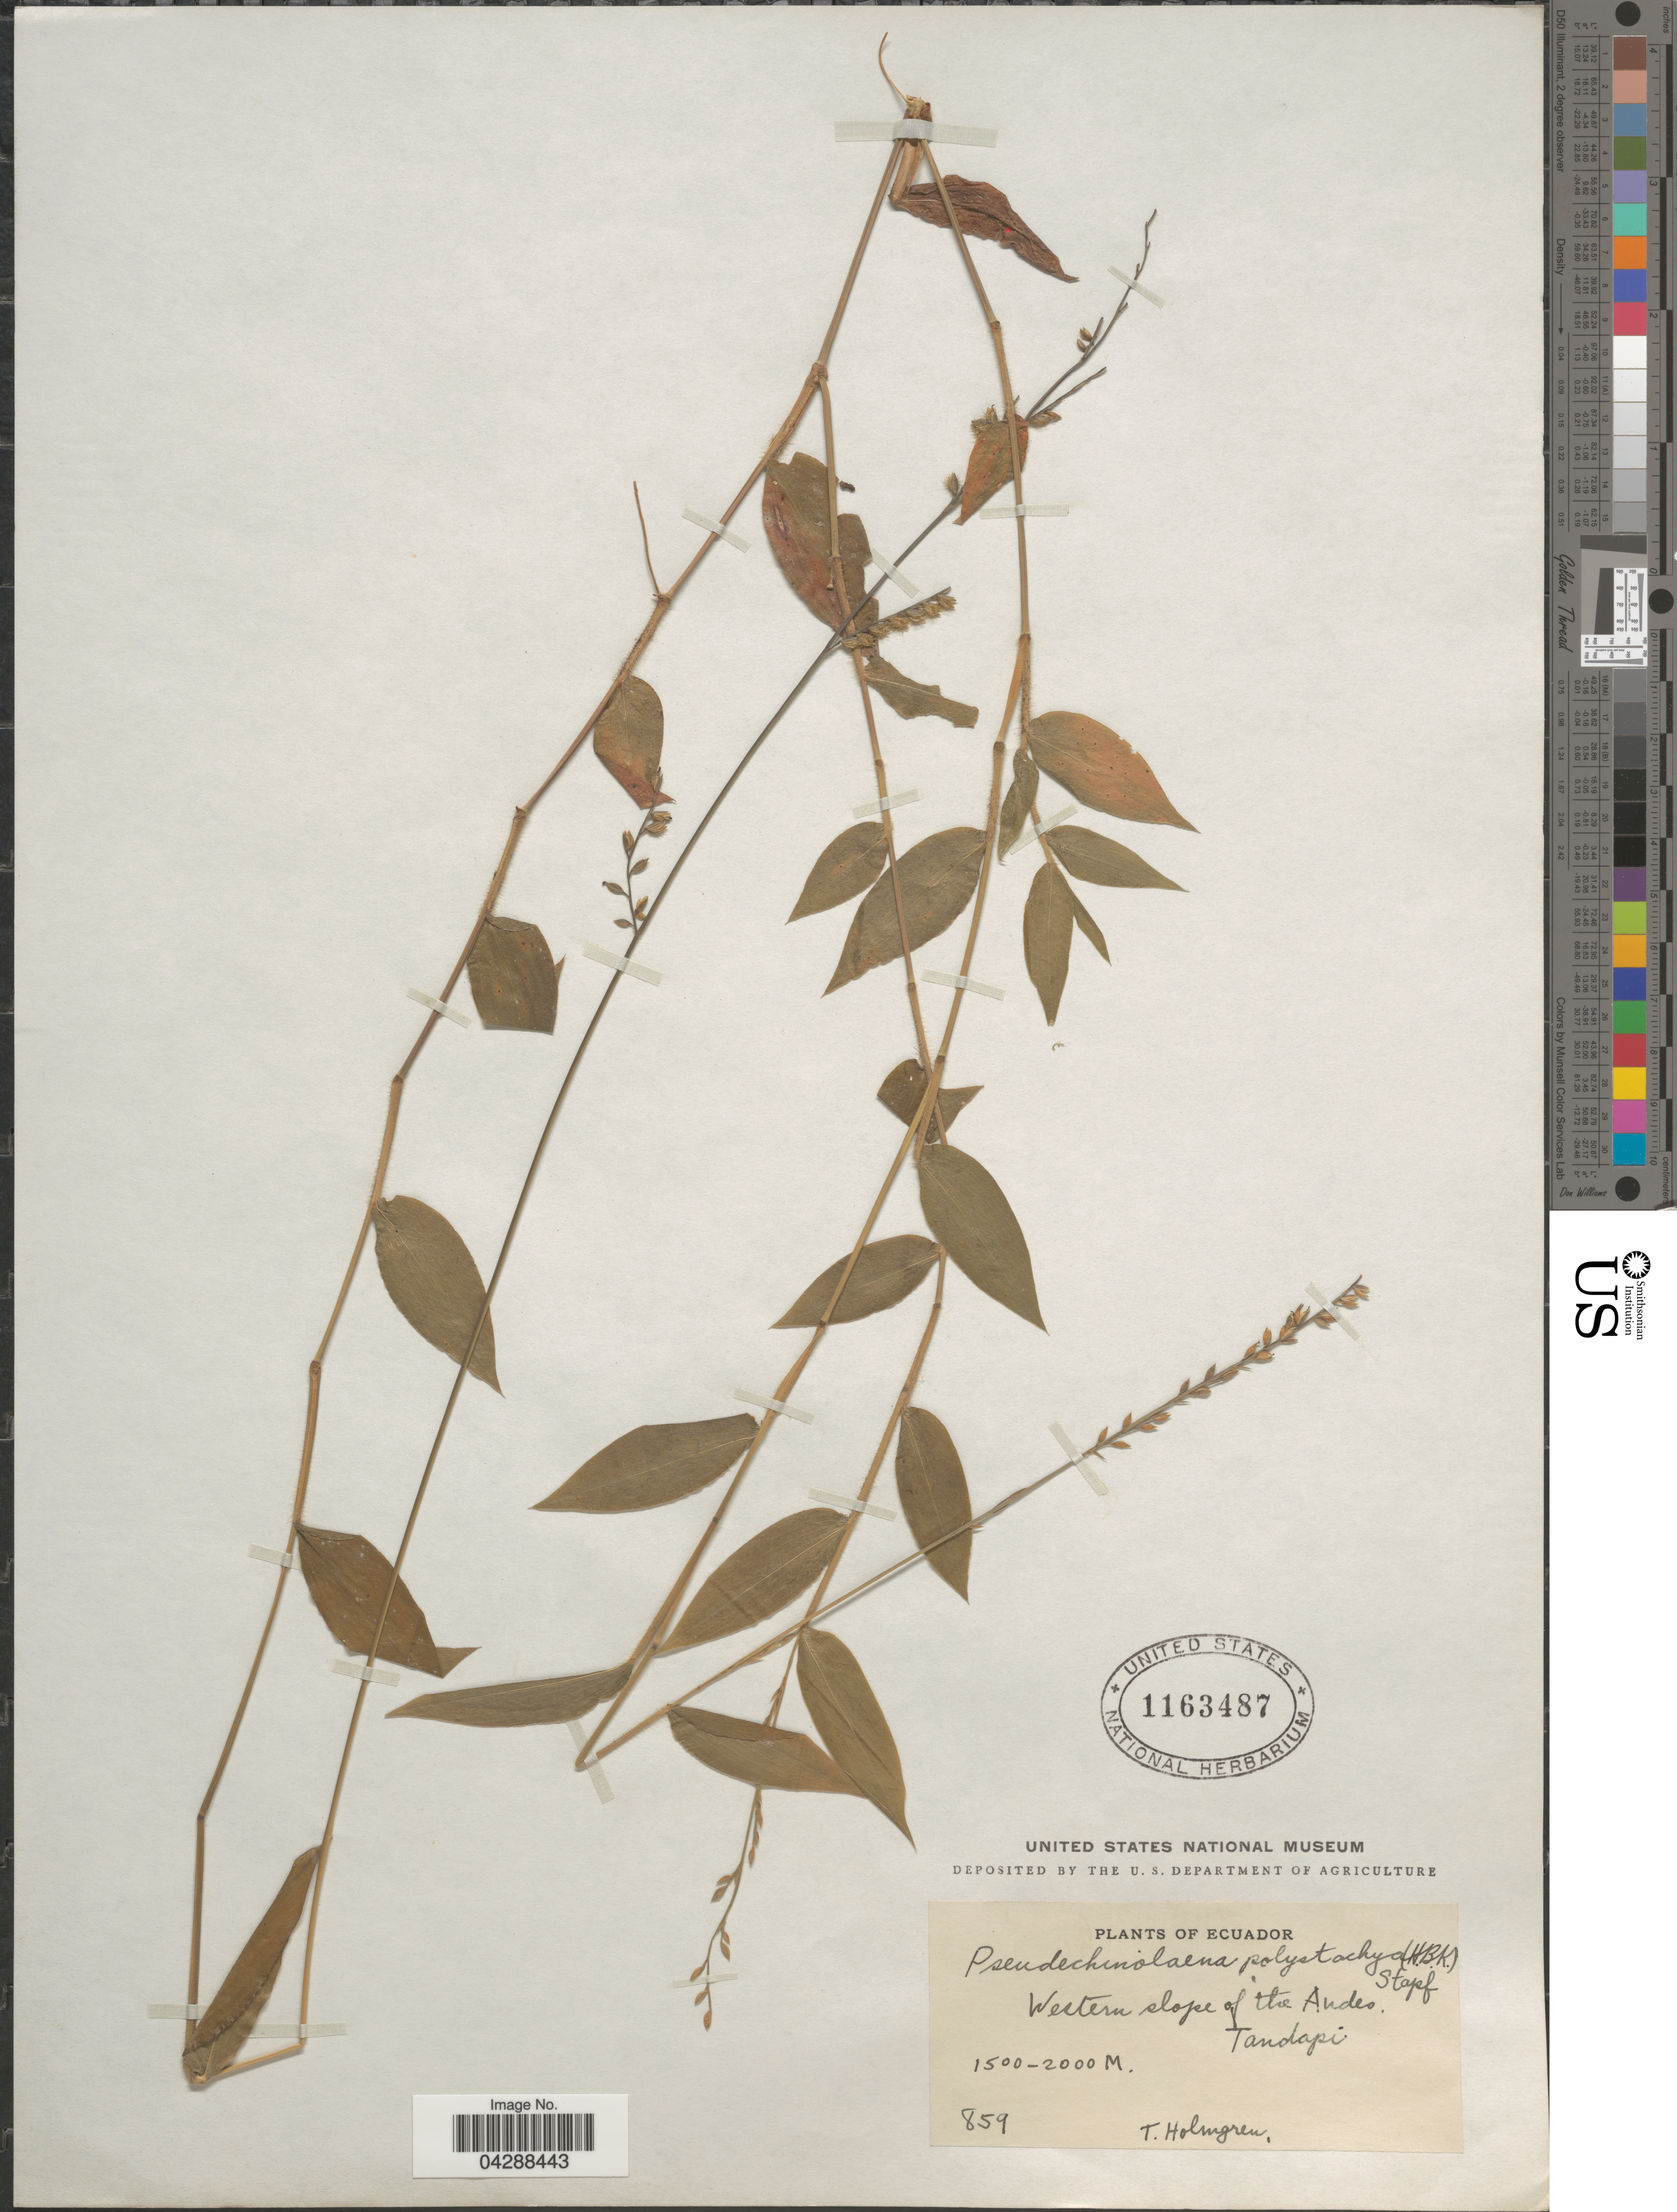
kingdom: Plantae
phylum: Tracheophyta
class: Liliopsida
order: Poales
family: Poaceae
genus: Pseudechinolaena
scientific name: Pseudechinolaena polystachya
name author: (Kunth) Stapf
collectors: T. Holmgren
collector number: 859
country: Ecuador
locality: Western slope of the Andes. Tandapi.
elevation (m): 1500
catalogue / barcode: US 1163487